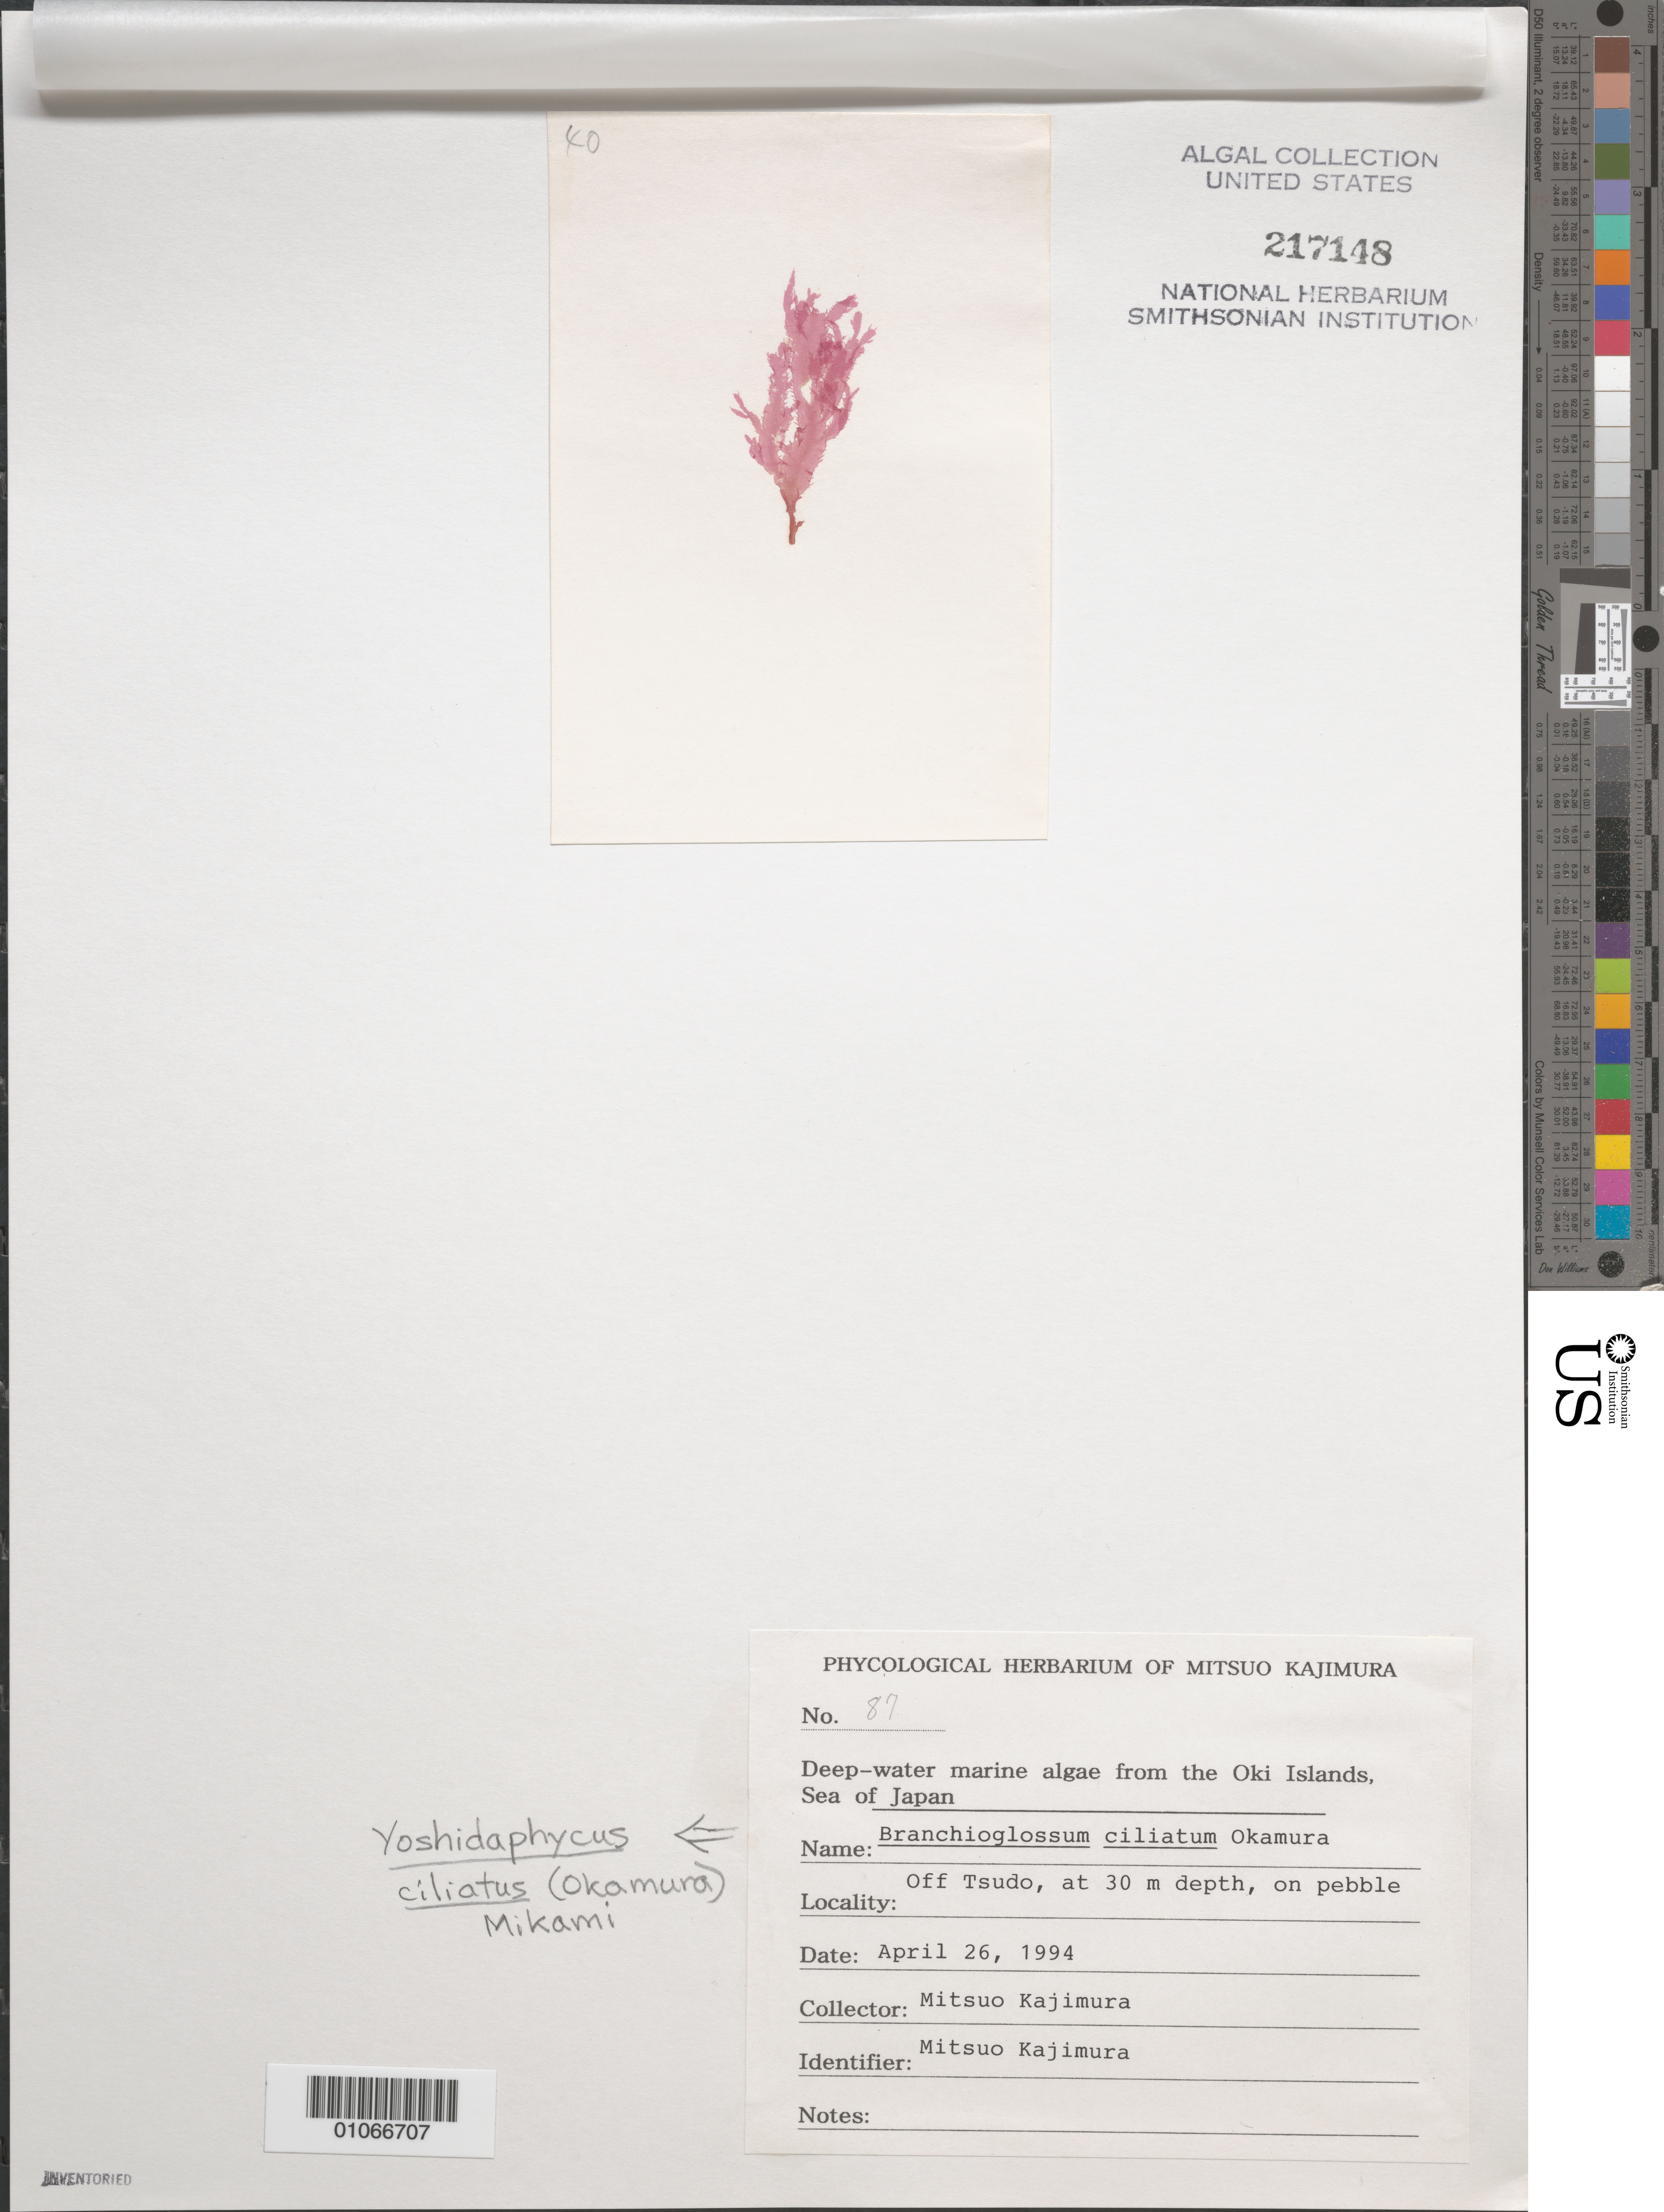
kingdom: Plantae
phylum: Rhodophyta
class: Florideophyceae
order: Ceramiales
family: Delesseriaceae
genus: Yoshidaphycus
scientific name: Yoshidaphycus ciliatus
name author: (Okamura) Mikami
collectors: M. Kajimura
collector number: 87 & specimen 40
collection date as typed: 26 Apr 1994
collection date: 1994-04-26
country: Japan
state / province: Simane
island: Oki Is.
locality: Off Tsudo [village], Sea of Japan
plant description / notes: Phycologial Herbarium of Mitsuo Kajimura, Deep-water marine algae from the Oki Islands, Sea of Japan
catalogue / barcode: US 217148